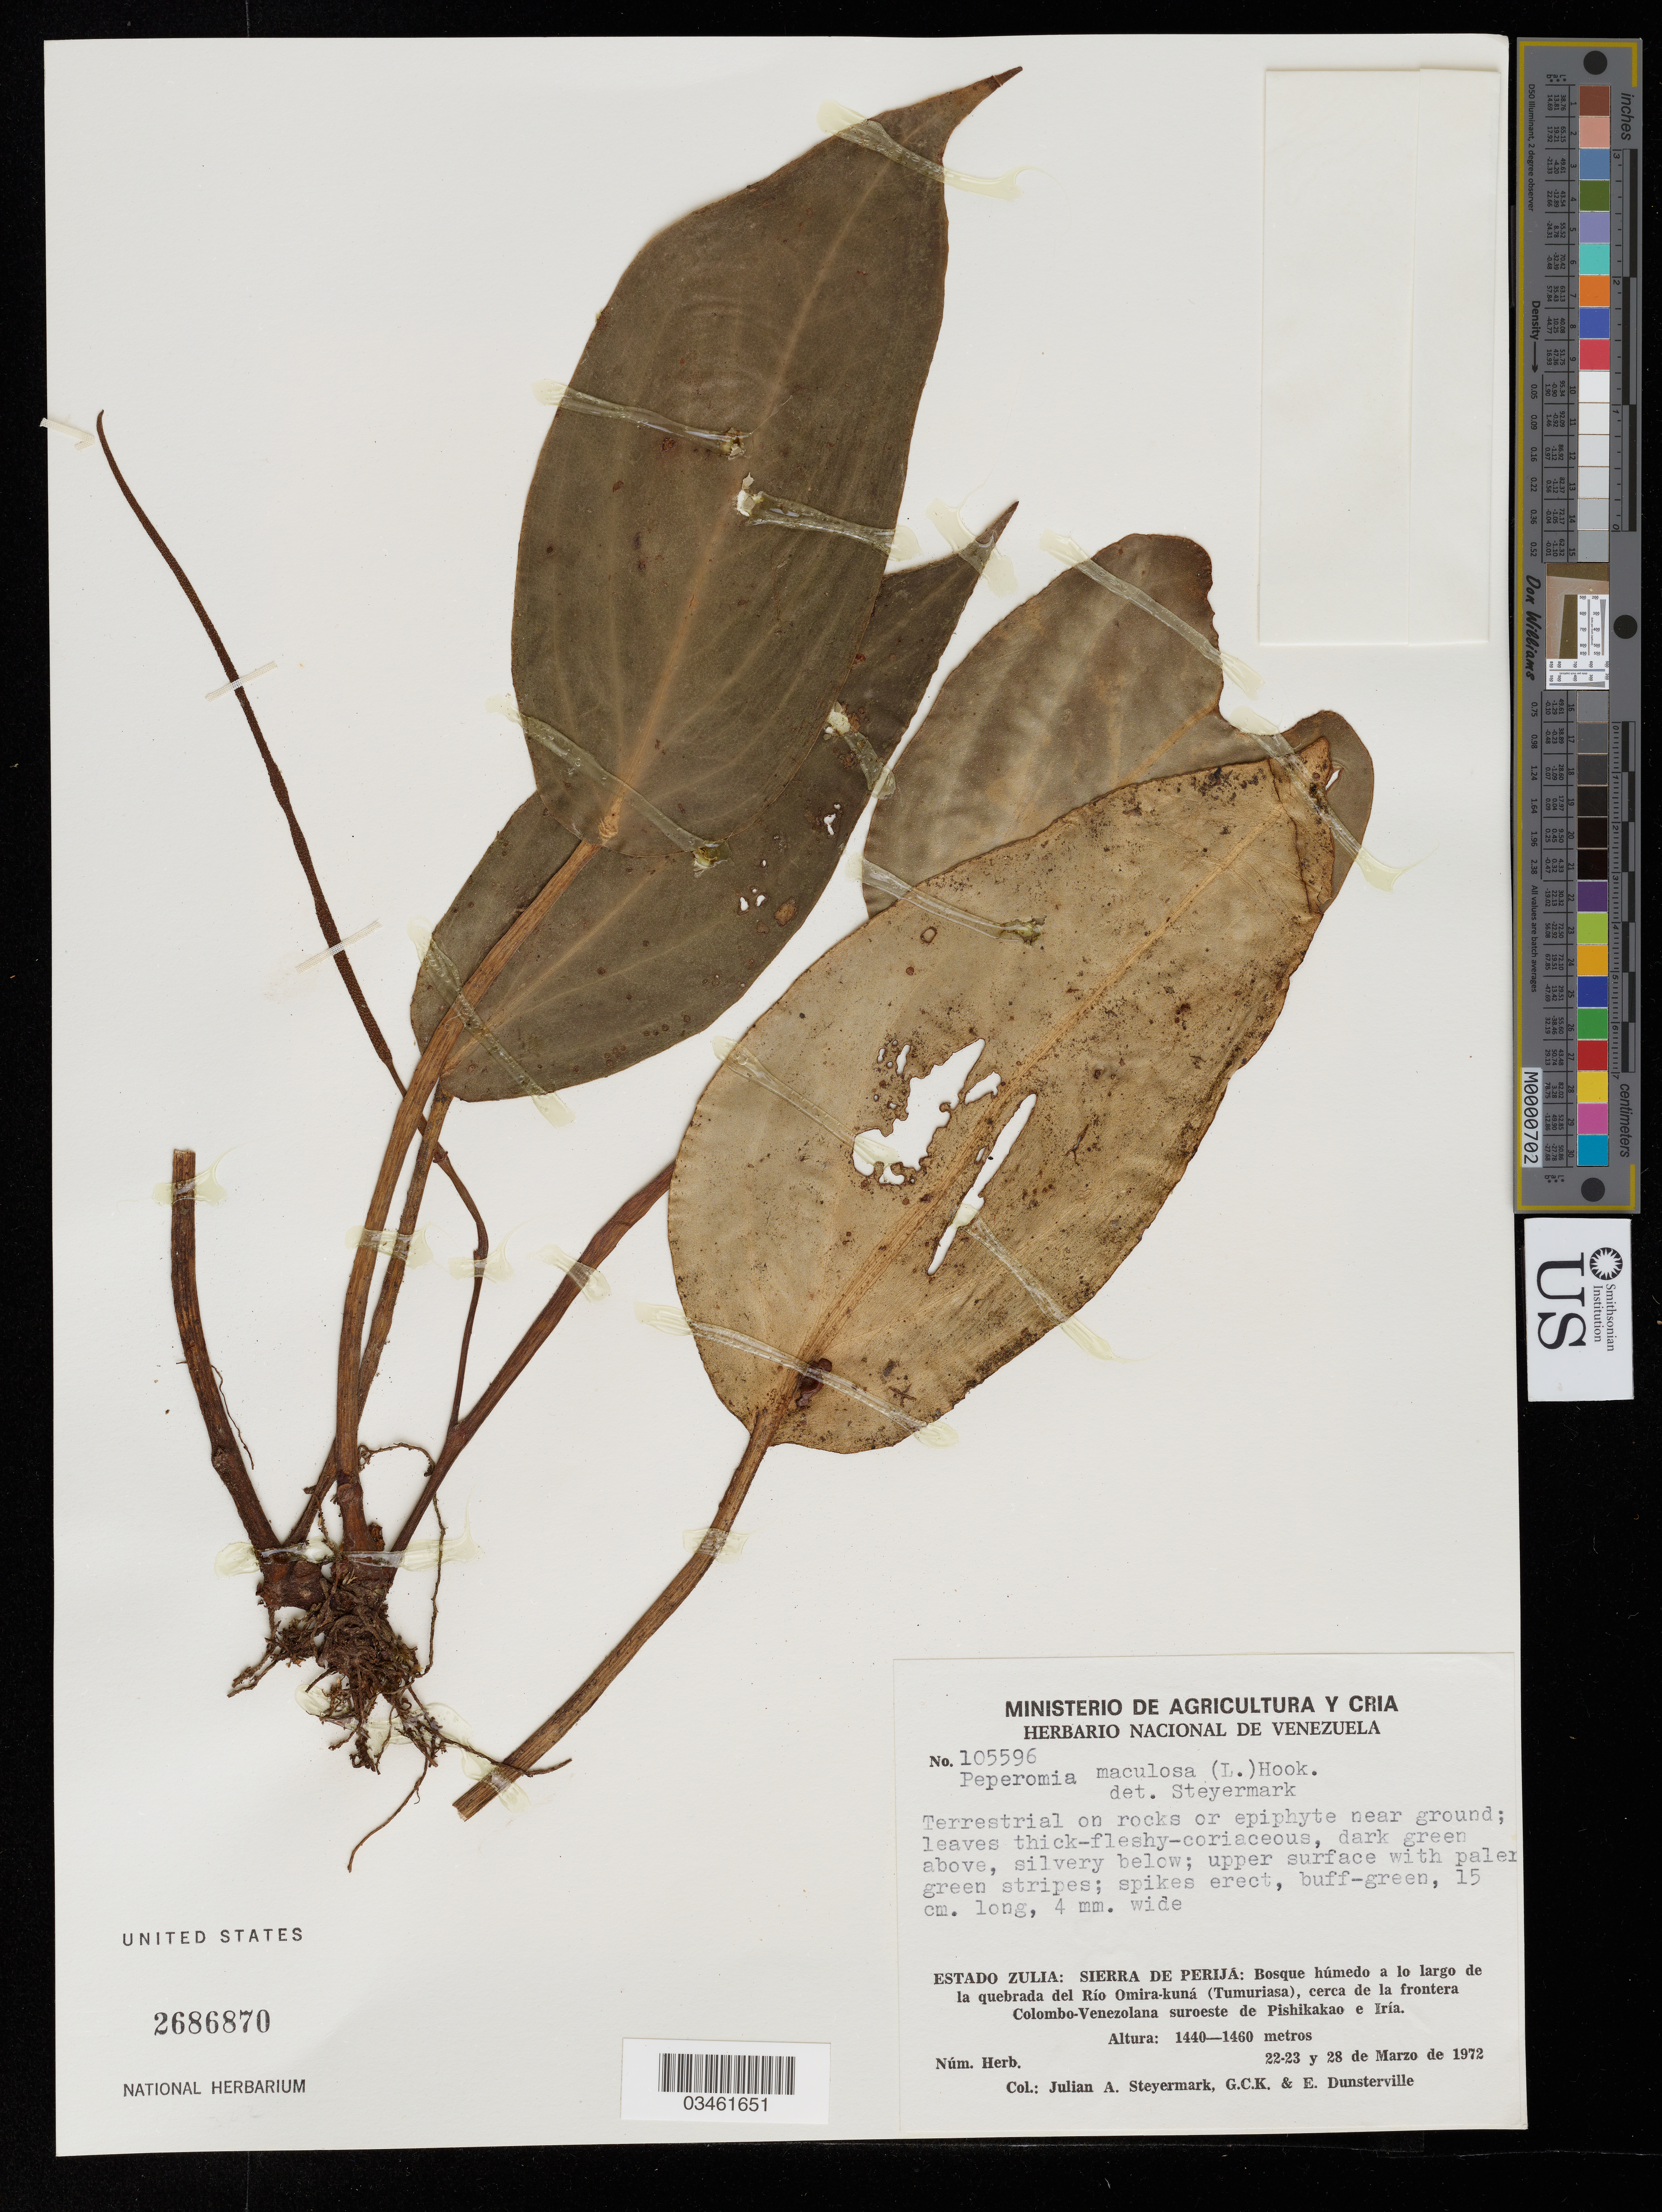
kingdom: Plantae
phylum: Tracheophyta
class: Magnoliopsida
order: Piperales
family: Piperaceae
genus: Peperomia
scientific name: Peperomia maculosa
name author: (L.) Hook.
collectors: J. Steyermark, G. C. K. Dunsterville & E. Dunsterville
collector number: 105596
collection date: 1972-03-22/1972-03-28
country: Venezuela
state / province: Zulia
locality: Sierra de Perijá: Bosque húmedo a lo largo de la quebrada del Río Omira-kuná (Tumuriasa), cerca de la frontera Colombo-Venezolano suroeste de Pishikakao e Iría.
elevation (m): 1440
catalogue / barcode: US 3686870